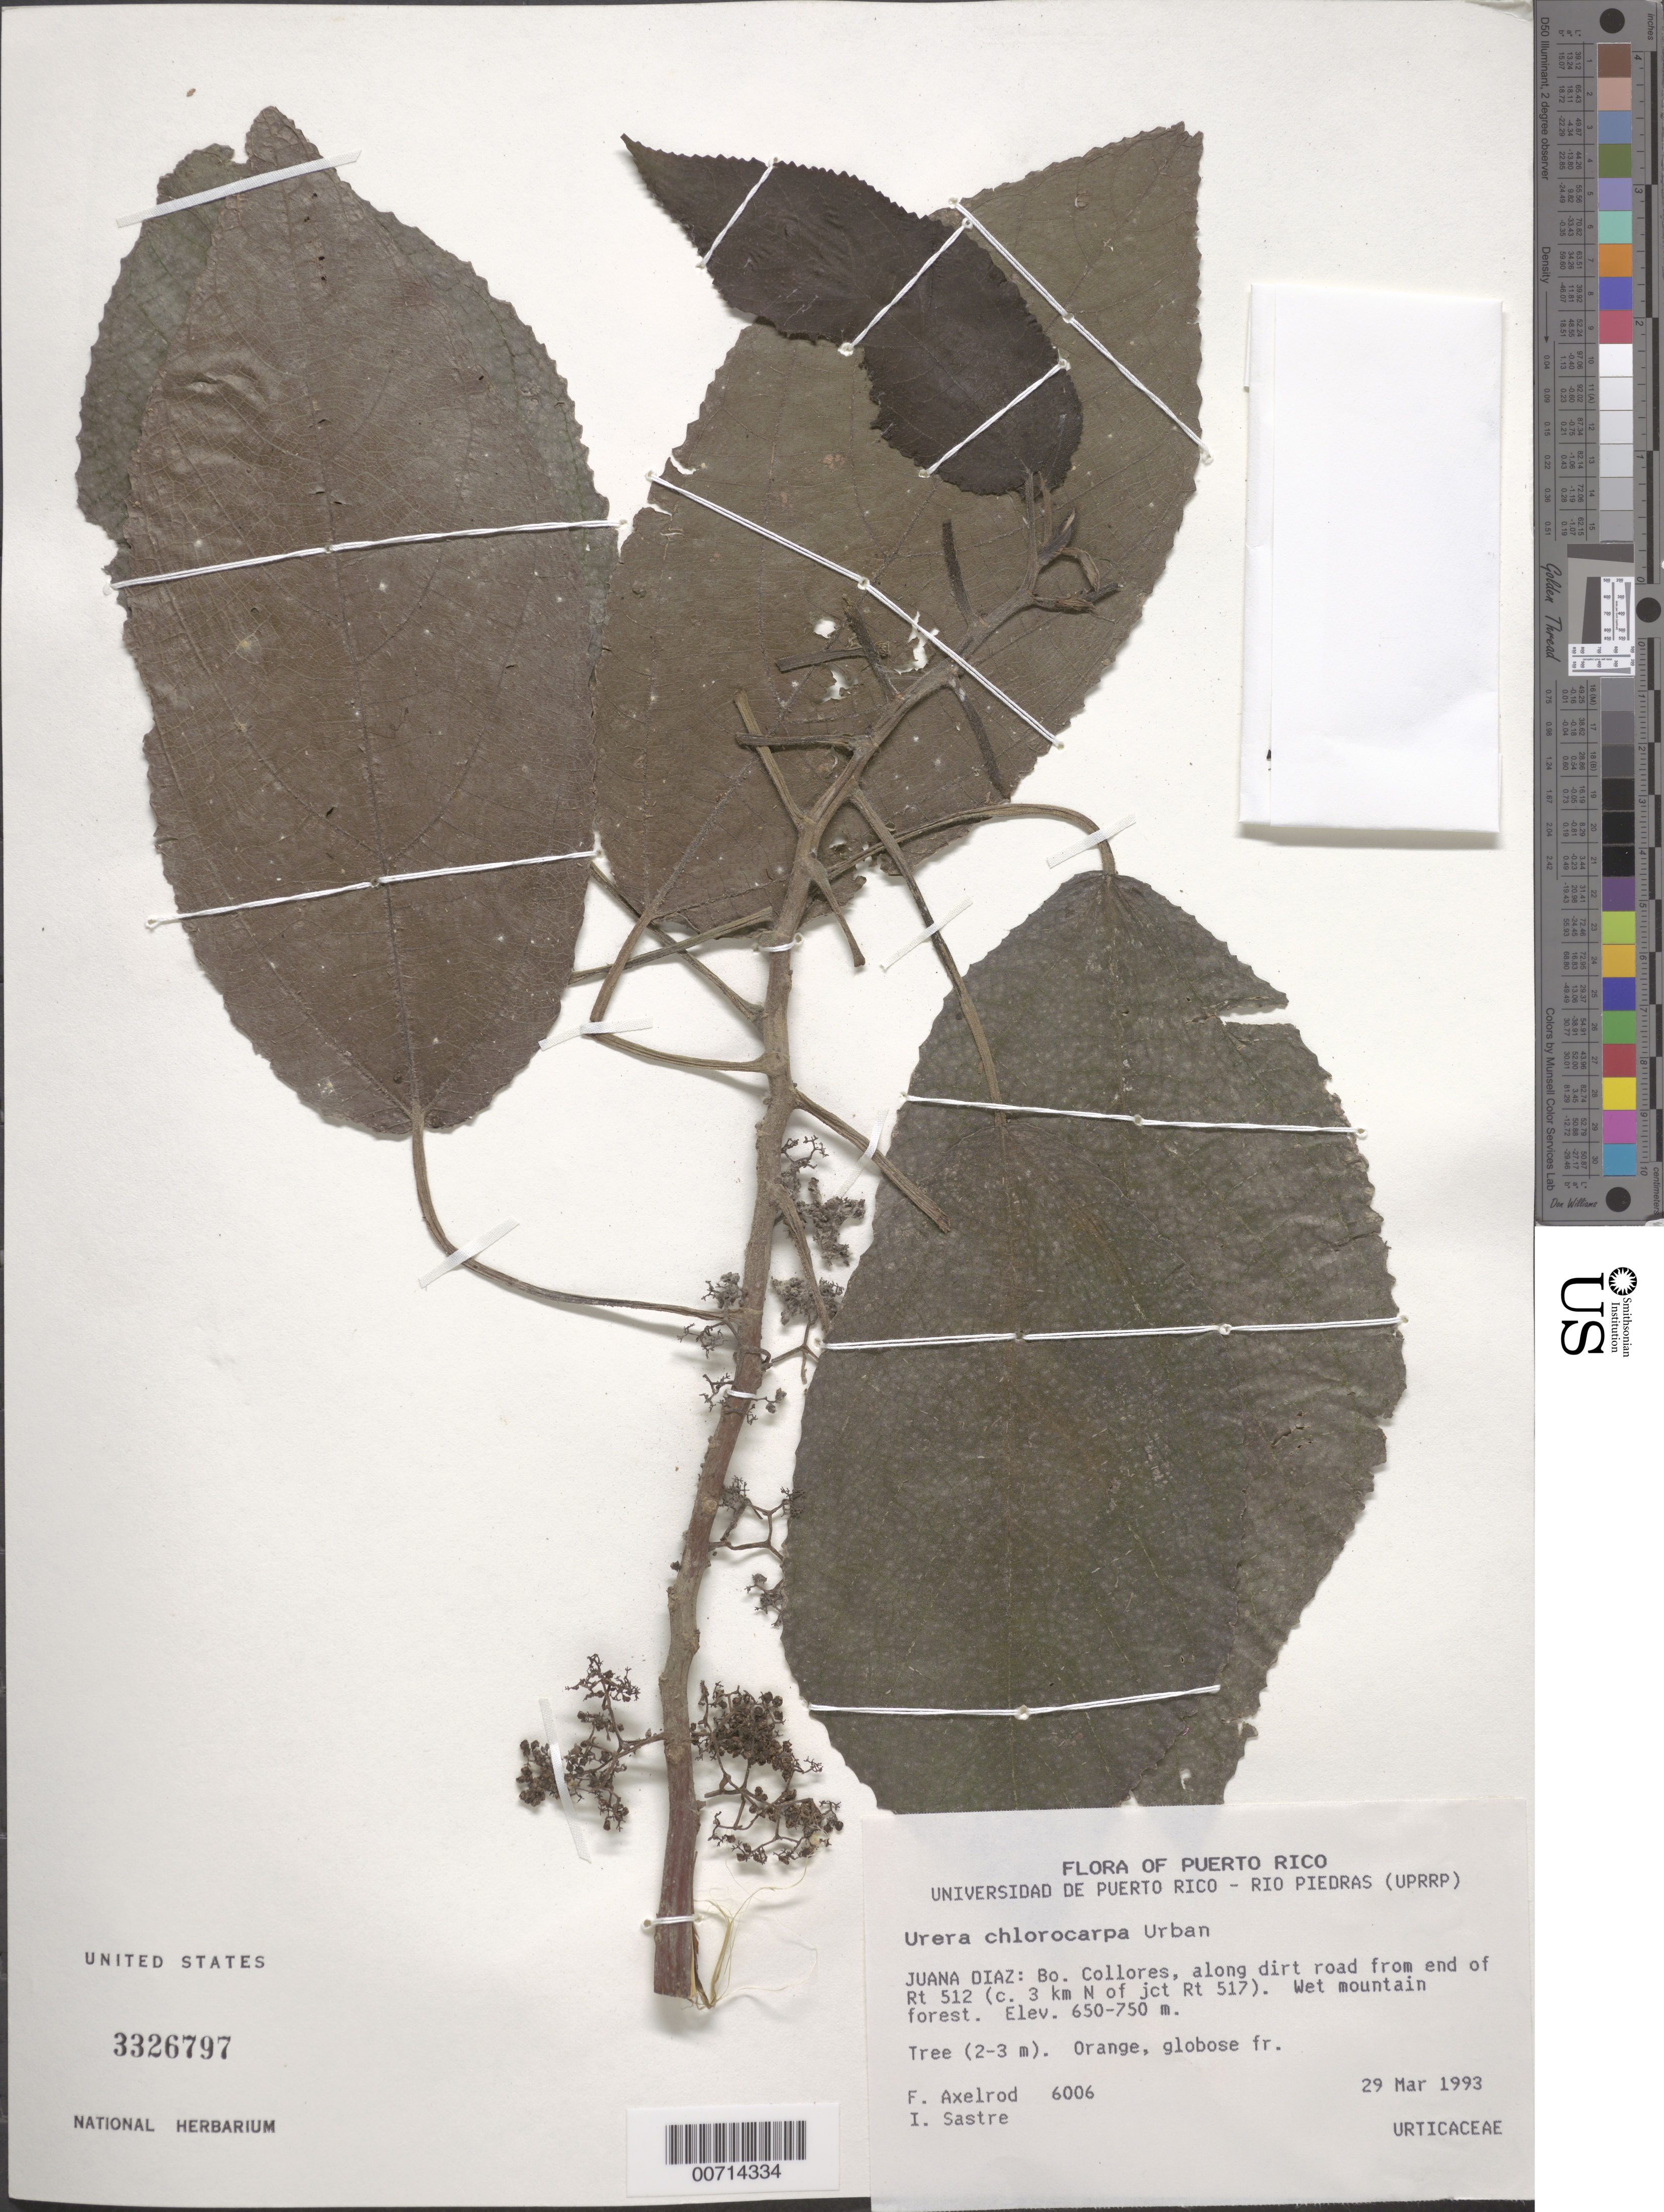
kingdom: Plantae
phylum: Tracheophyta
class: Magnoliopsida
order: Rosales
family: Urticaceae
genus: Urera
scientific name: Urera chlorocarpa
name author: Urb.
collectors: F. S. Axelrod & I. Sastre-de Jesús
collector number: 6006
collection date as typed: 29 Mar 1993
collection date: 1993-03-29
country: Puerto Rico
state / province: Juana Díaz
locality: Juana Diaz: Bo. Collores, along dirt road from end of rte 512 (c. 3 km N of jct rte 517)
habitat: Wet mountain forest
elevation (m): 650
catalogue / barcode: US 3326797